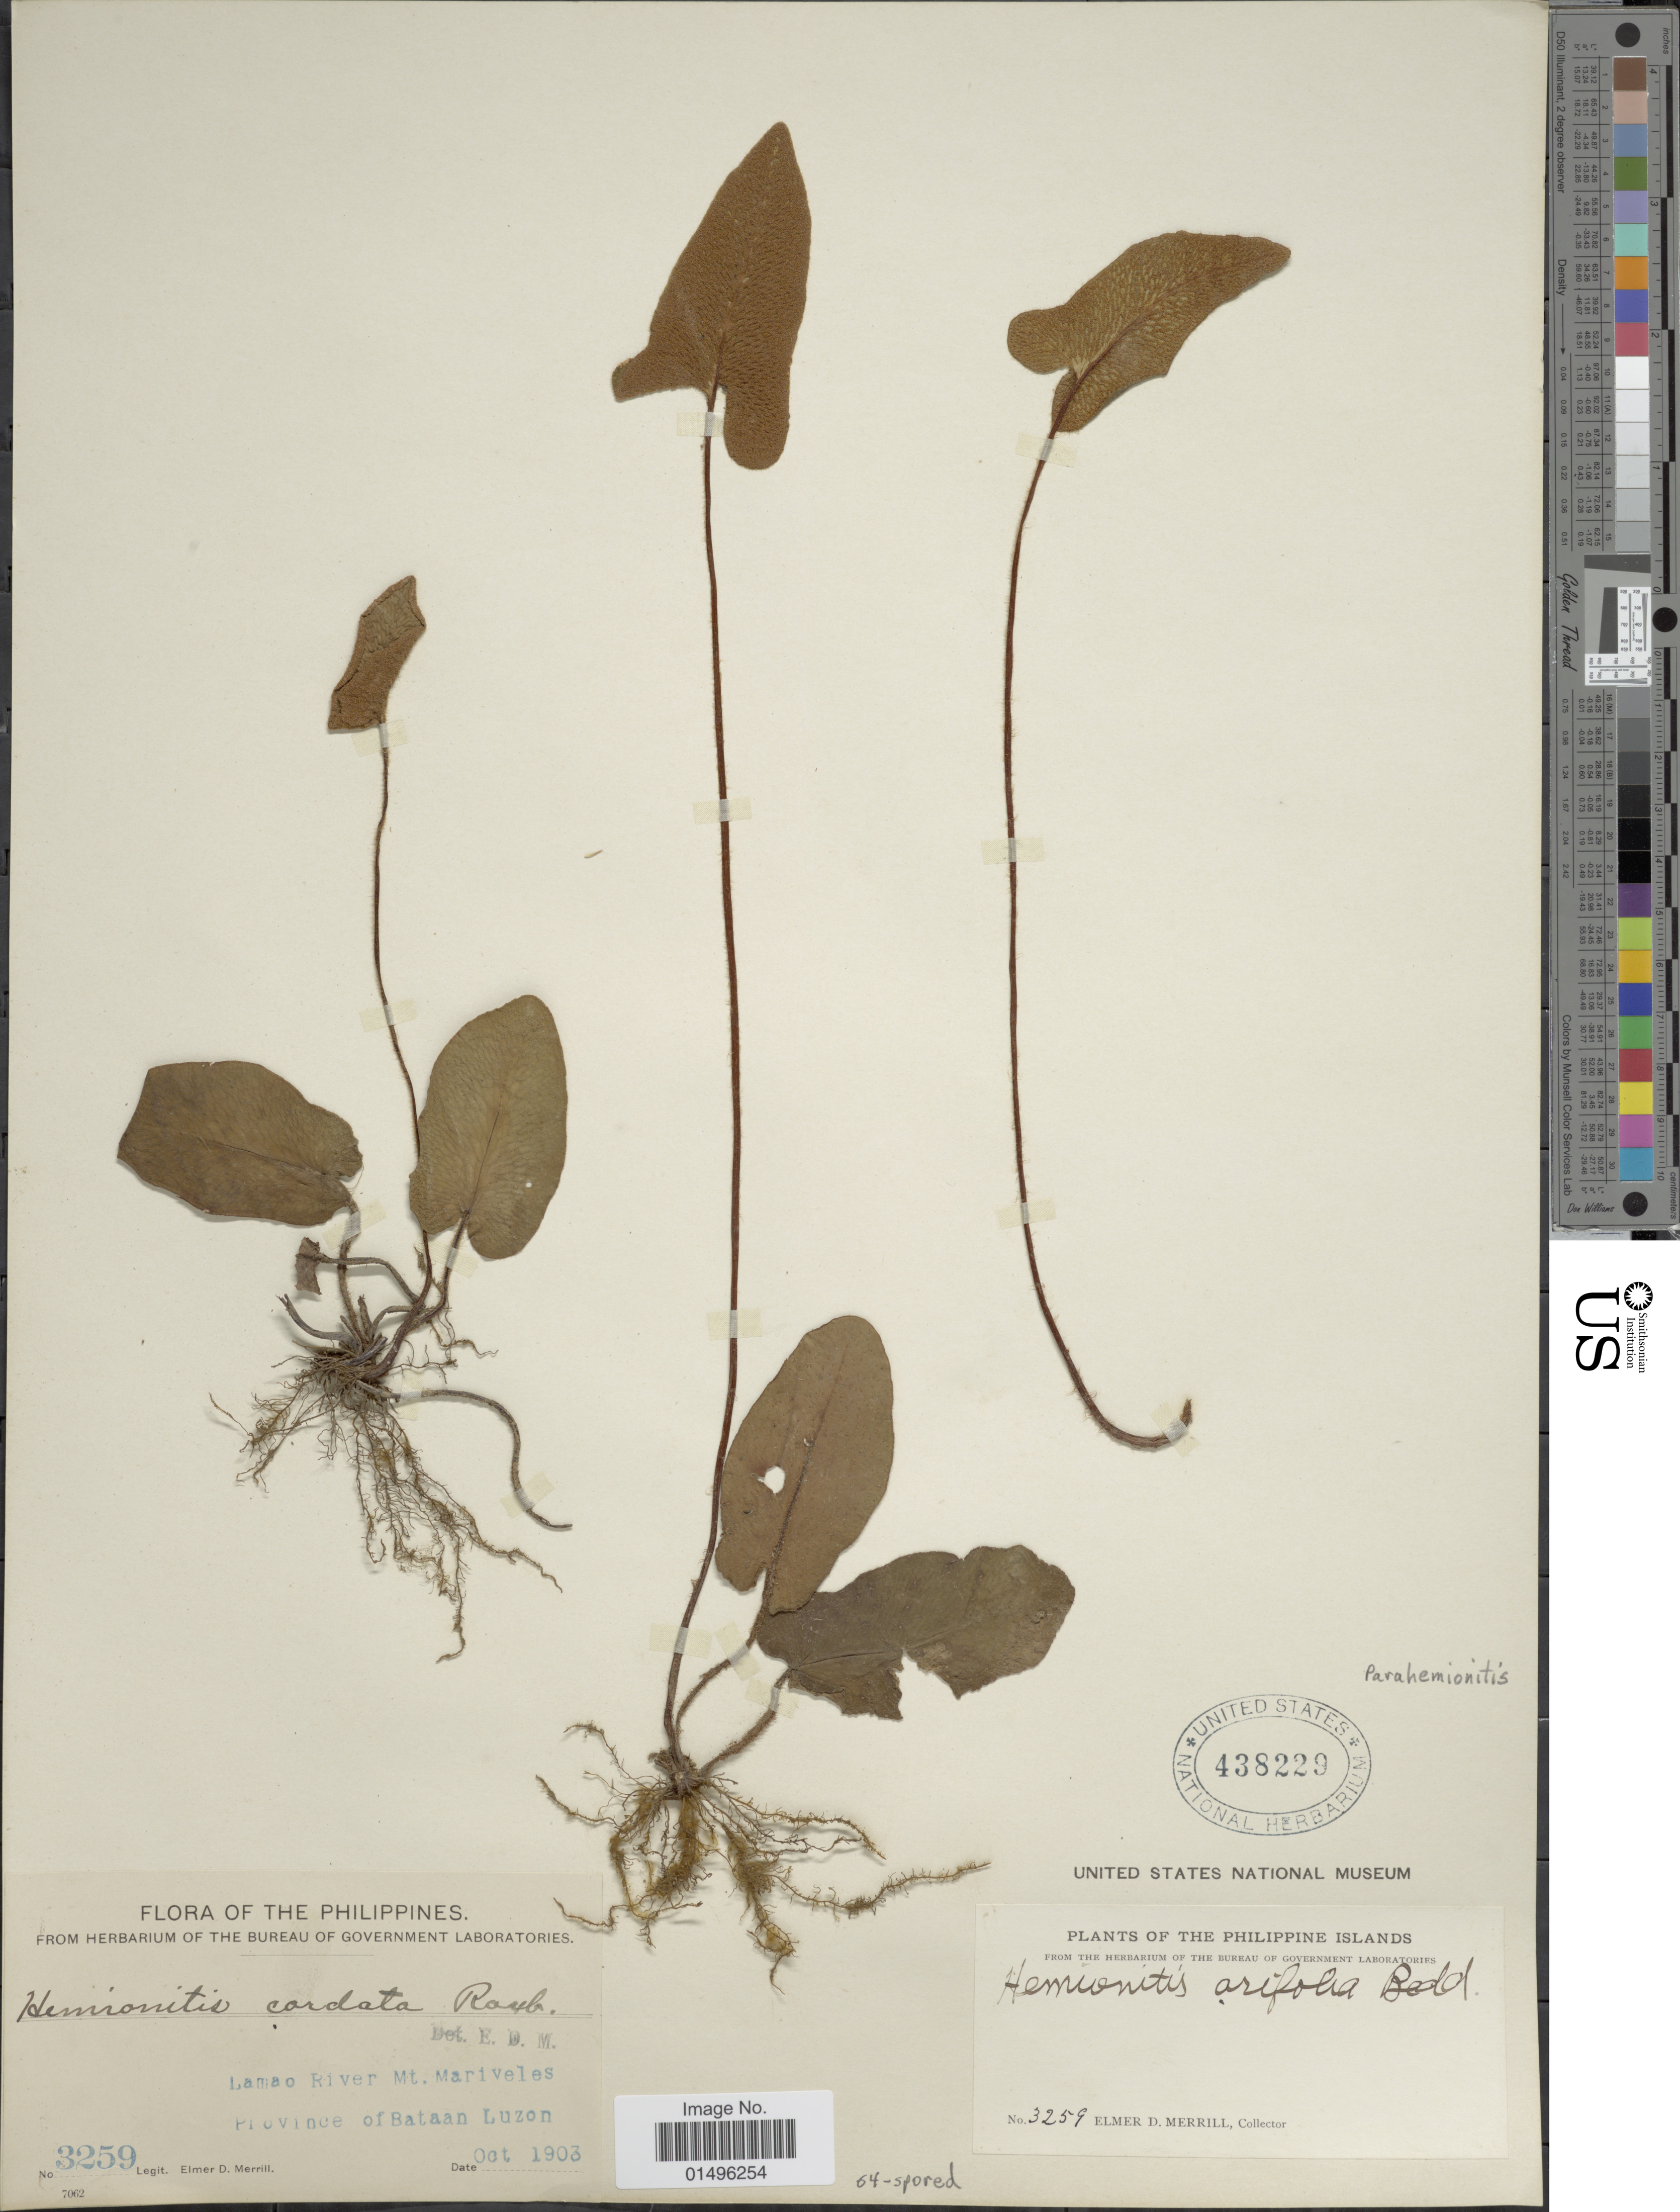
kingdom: Plantae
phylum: Tracheophyta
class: Polypodiopsida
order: Polypodiales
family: Pteridaceae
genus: Parahemionitis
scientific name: Parahemionitis cordata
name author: (Roxb. ex Hook. & Grev.) Fraser-Jenk.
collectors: E. D. Merrill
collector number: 3259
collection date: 1903-10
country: Philippines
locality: Philippine Islands, Lamao River Mt. Mariveles, Province of Bataan Luzon.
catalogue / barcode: US 438229